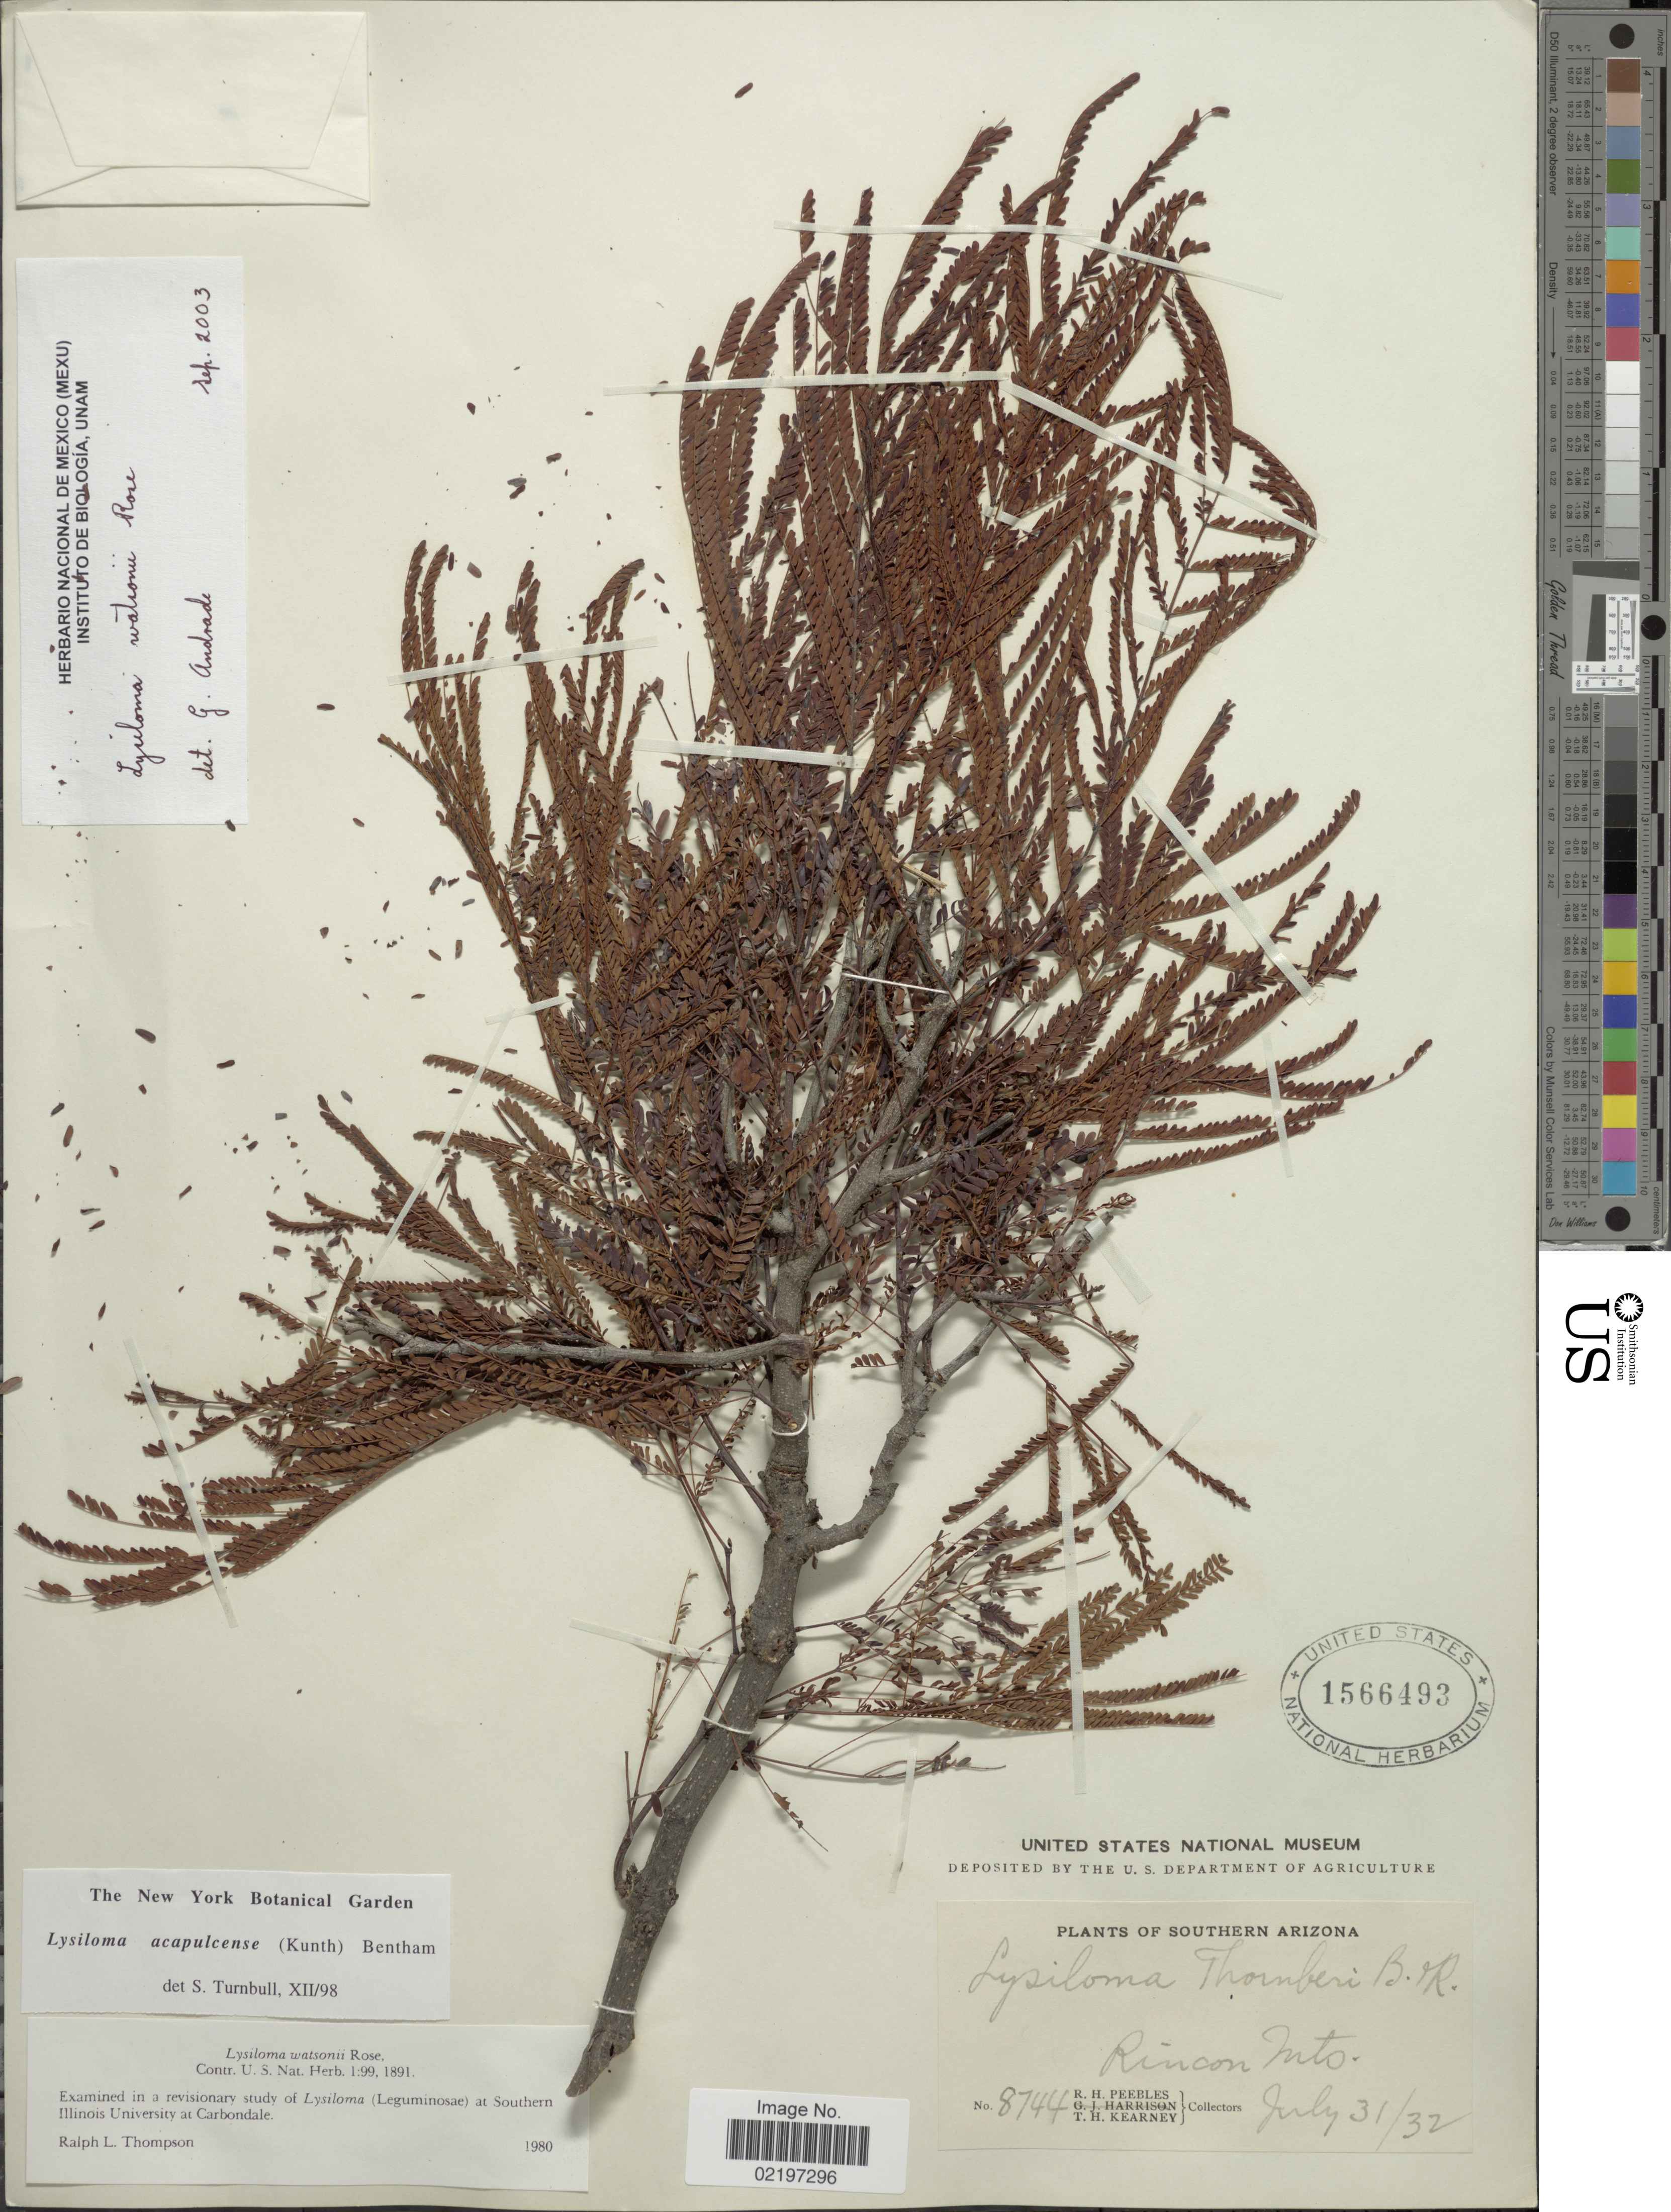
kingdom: Plantae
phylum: Tracheophyta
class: Magnoliopsida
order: Fabales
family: Fabaceae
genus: Lysiloma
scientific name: Lysiloma watsonii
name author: Rose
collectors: R. H. Peebles & T. H. Kearney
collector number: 8744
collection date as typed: Transcribed d/m/y: 31/7/32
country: United States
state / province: Arizona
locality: Southern Arizona, Rincon Mts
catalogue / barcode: US 1566493